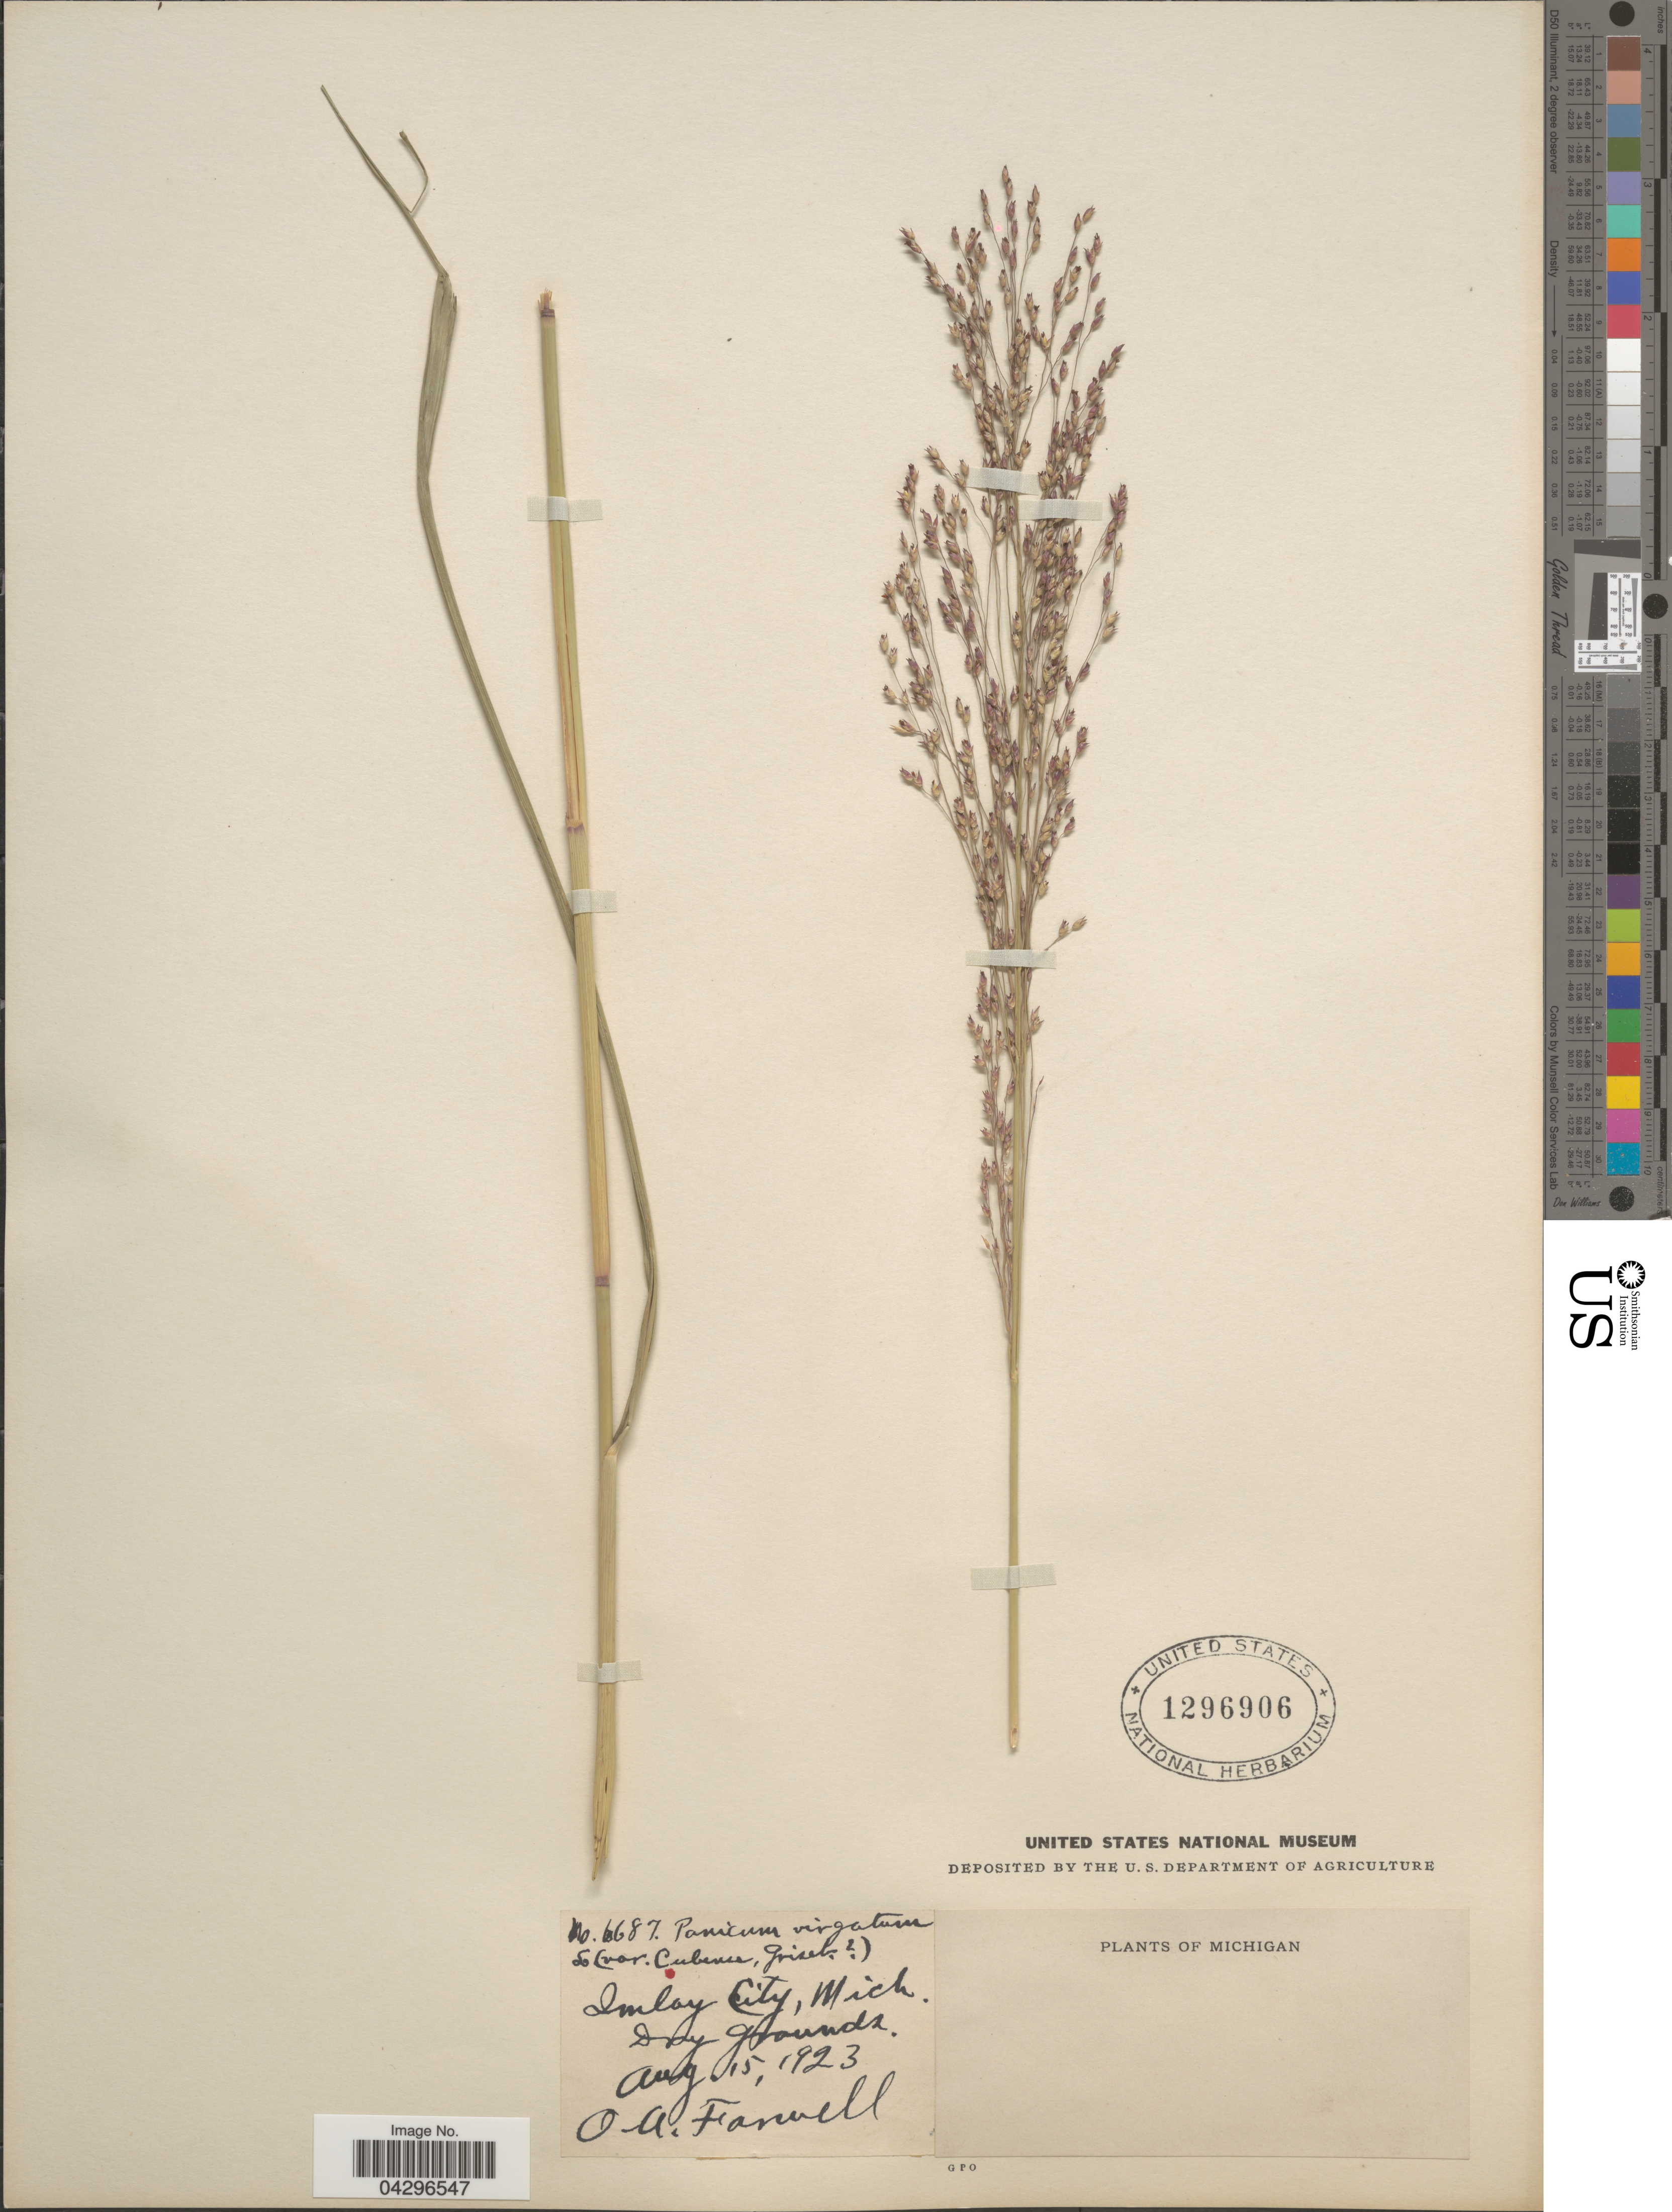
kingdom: Plantae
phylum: Tracheophyta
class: Liliopsida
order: Poales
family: Poaceae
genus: Panicum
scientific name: Panicum virgatum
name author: L.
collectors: O. Farwell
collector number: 6687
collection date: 1923-08-15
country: United States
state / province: Michigan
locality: Imlay City. Dry grounds.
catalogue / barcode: US 1296906